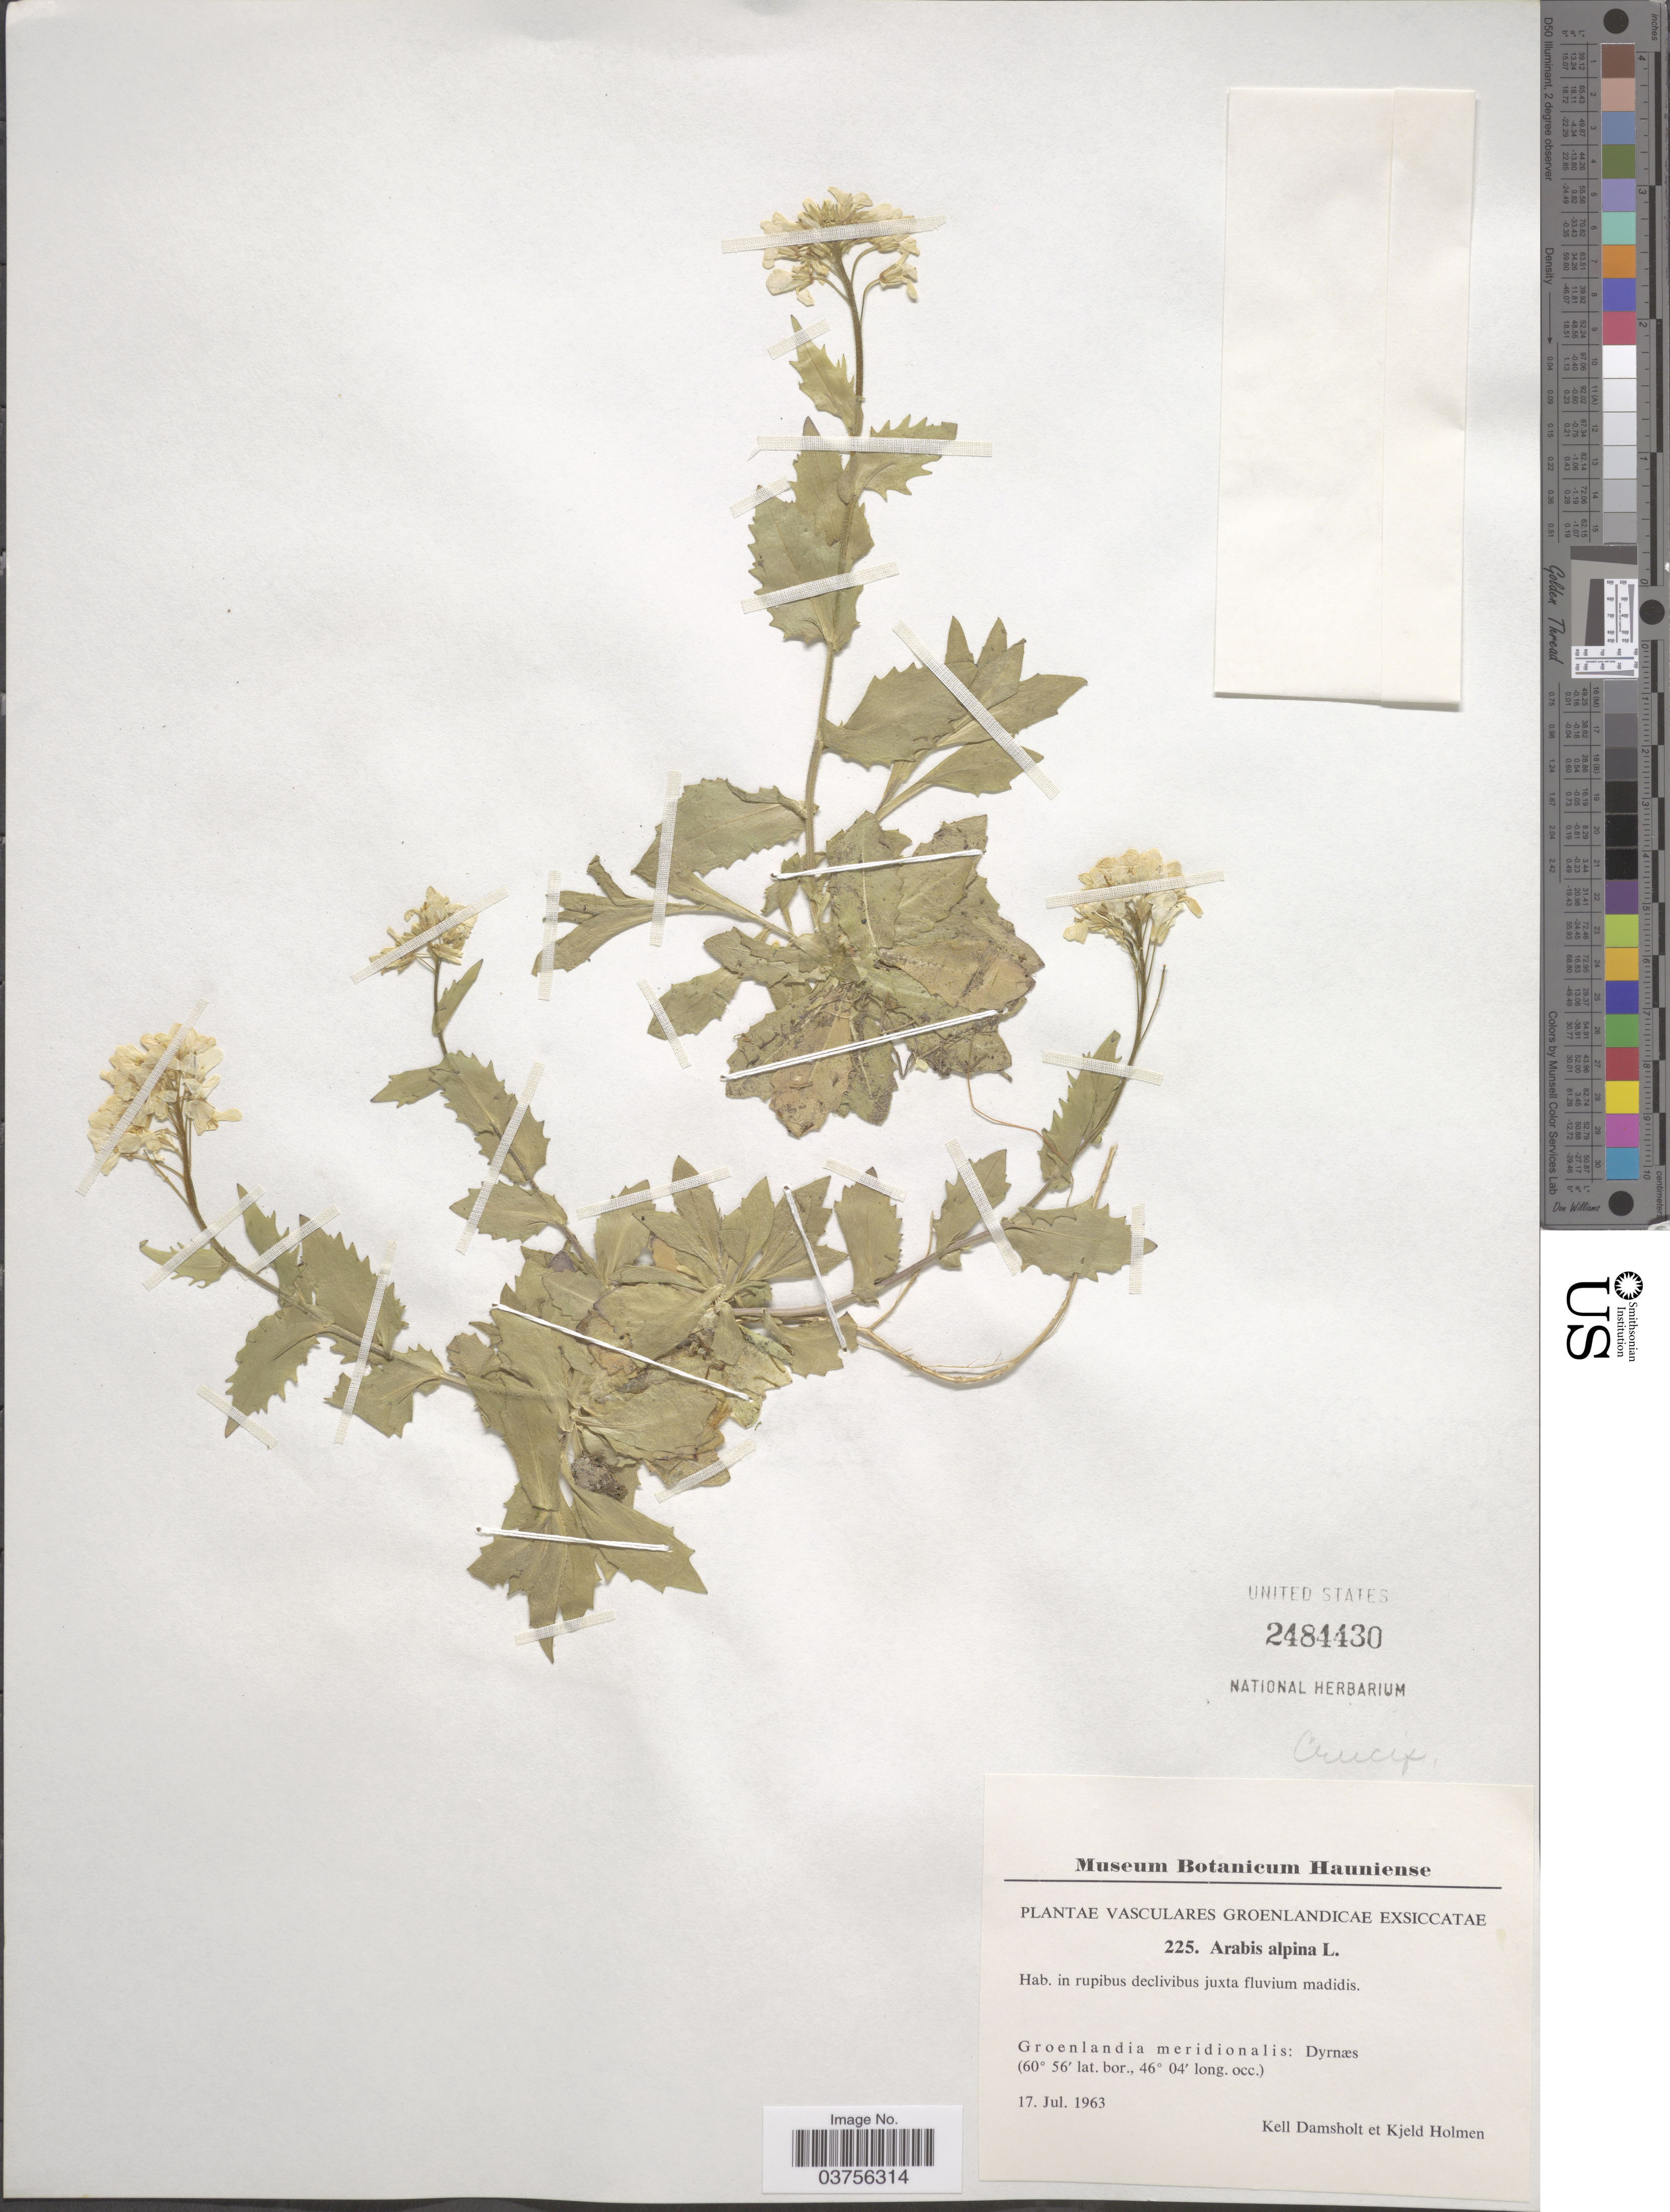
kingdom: Plantae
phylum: Tracheophyta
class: Magnoliopsida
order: Brassicales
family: Brassicaceae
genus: Arabis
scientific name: Arabis alpina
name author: L.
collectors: K. Damsholt & K. A. Holmen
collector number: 225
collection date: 1963-07-17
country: Greenland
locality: Groenlandia meridionalis: Dyrnæs.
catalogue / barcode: US 2484430